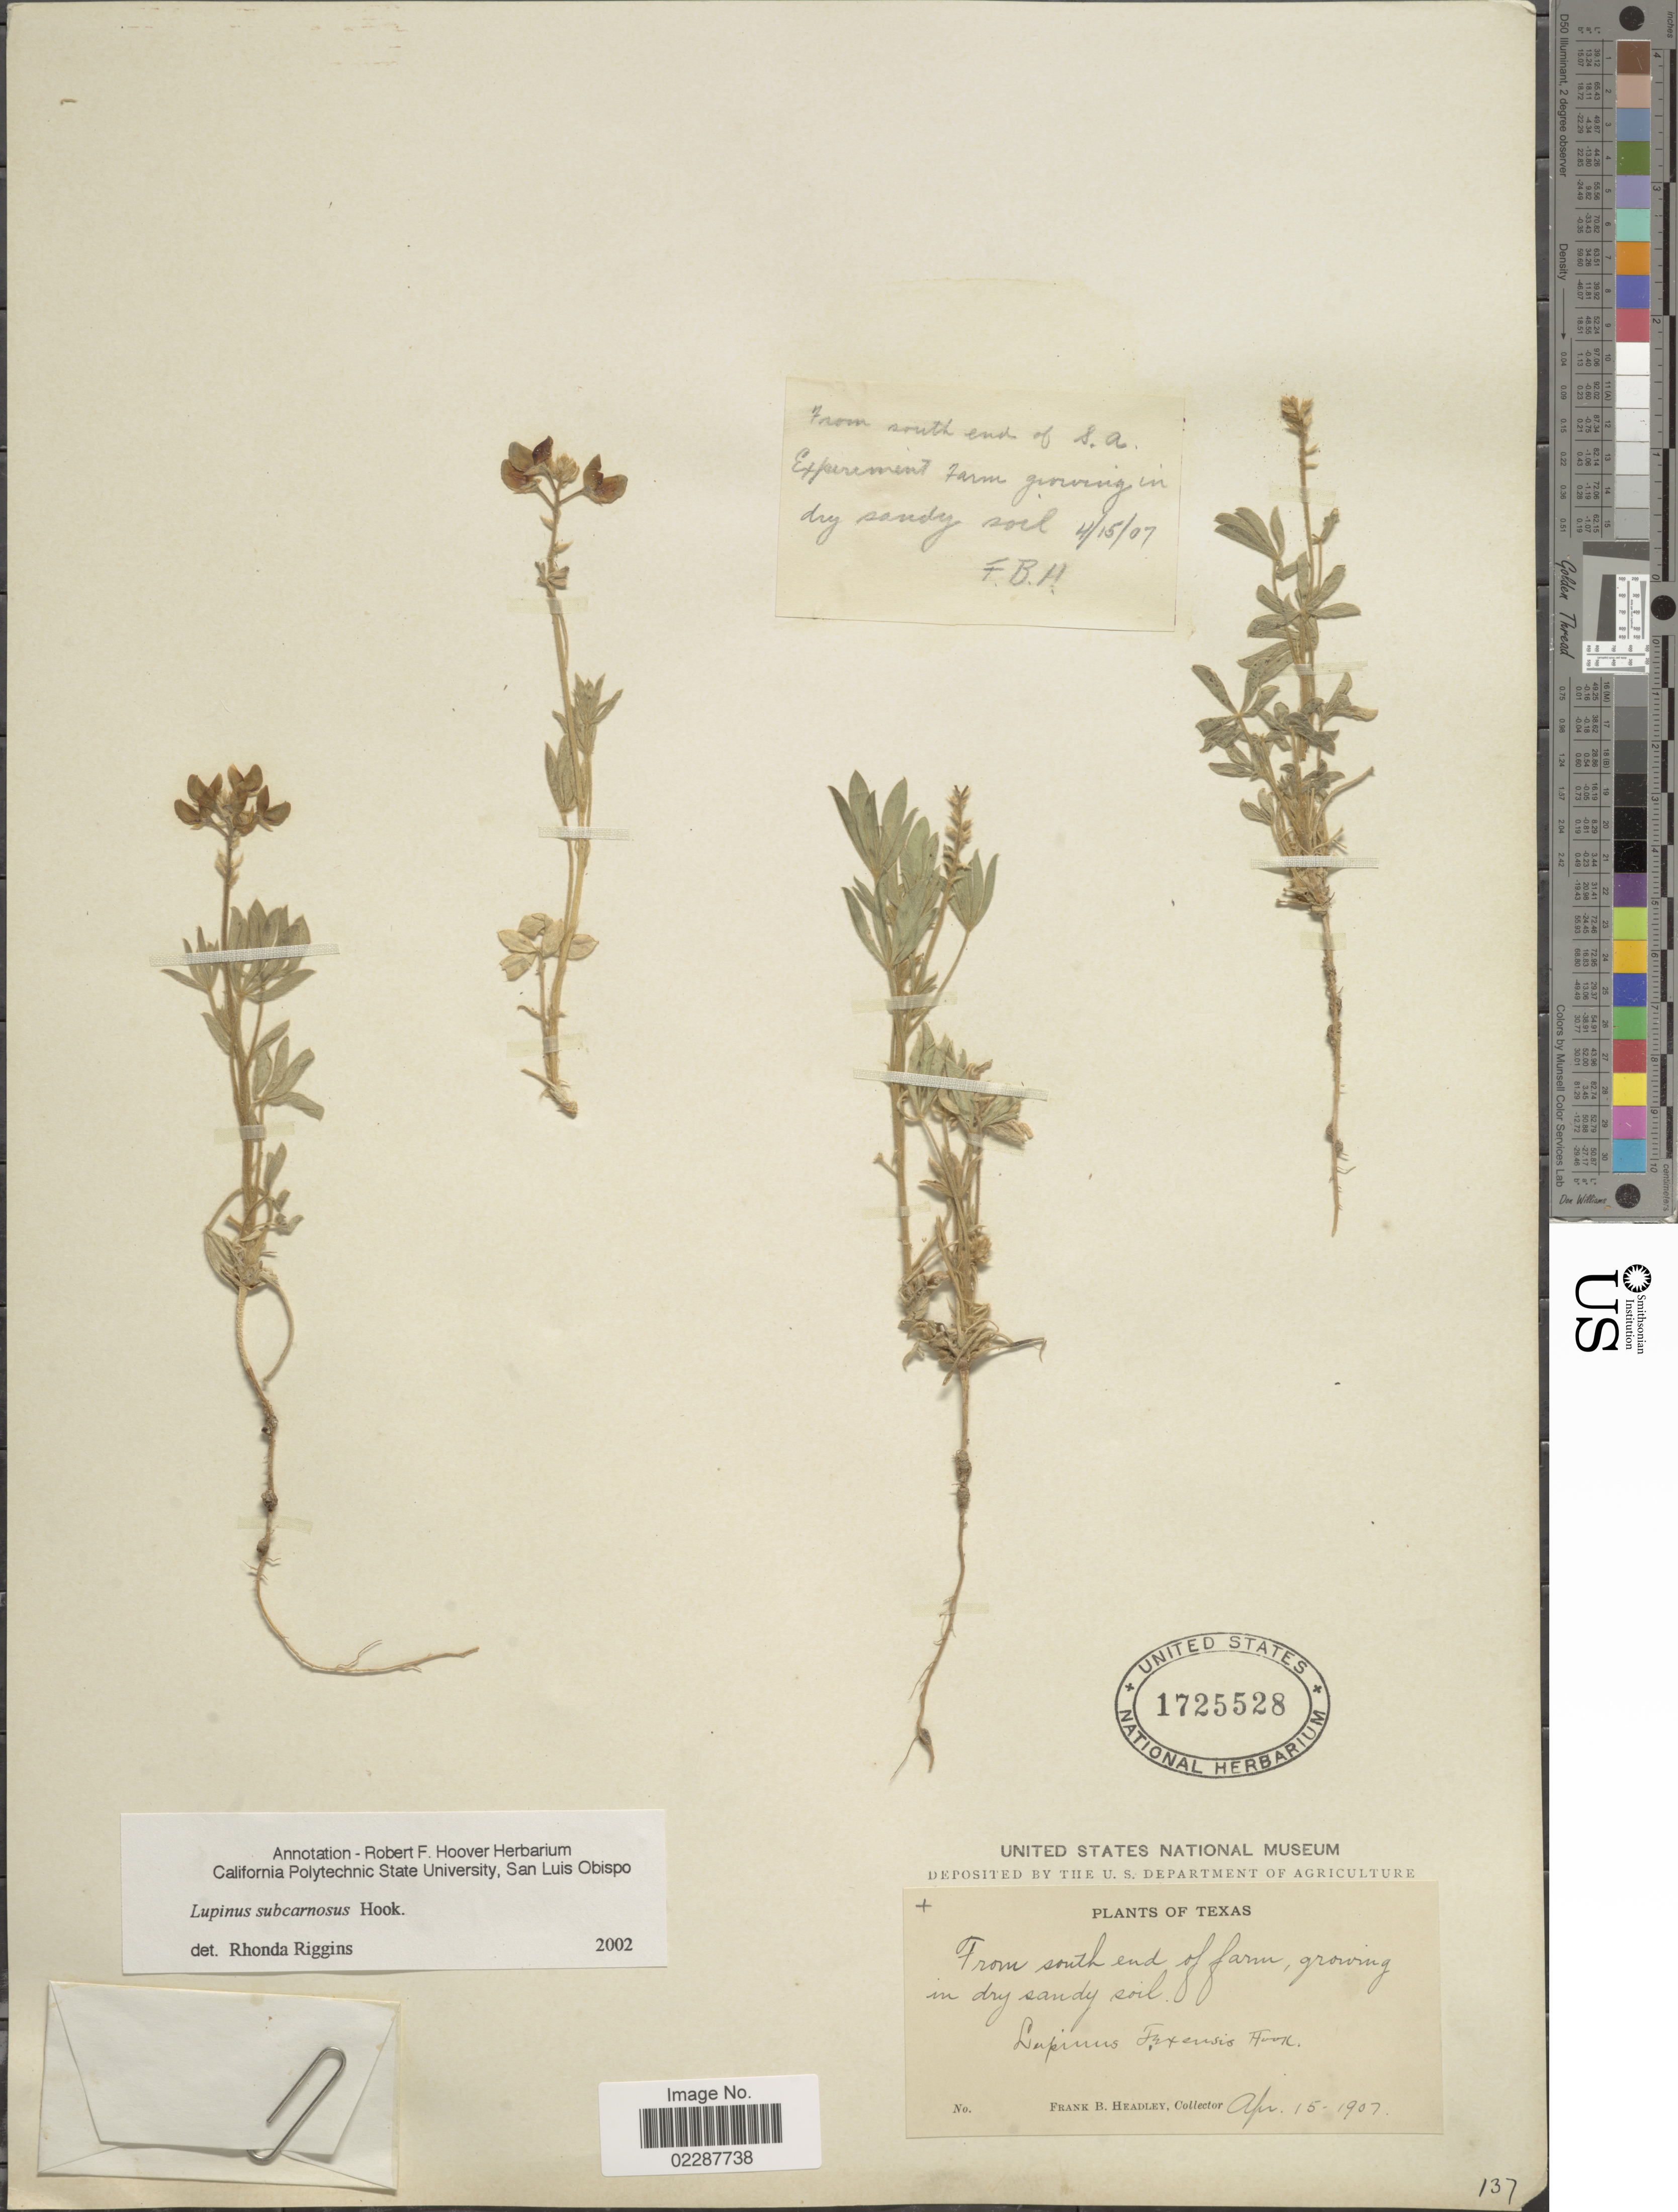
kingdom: Plantae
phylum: Tracheophyta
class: Magnoliopsida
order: Fabales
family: Fabaceae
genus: Lupinus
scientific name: Lupinus subcarnosus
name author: Hook.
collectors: F. B. Headley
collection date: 1907-04-15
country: United States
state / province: Texas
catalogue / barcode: US 1725528